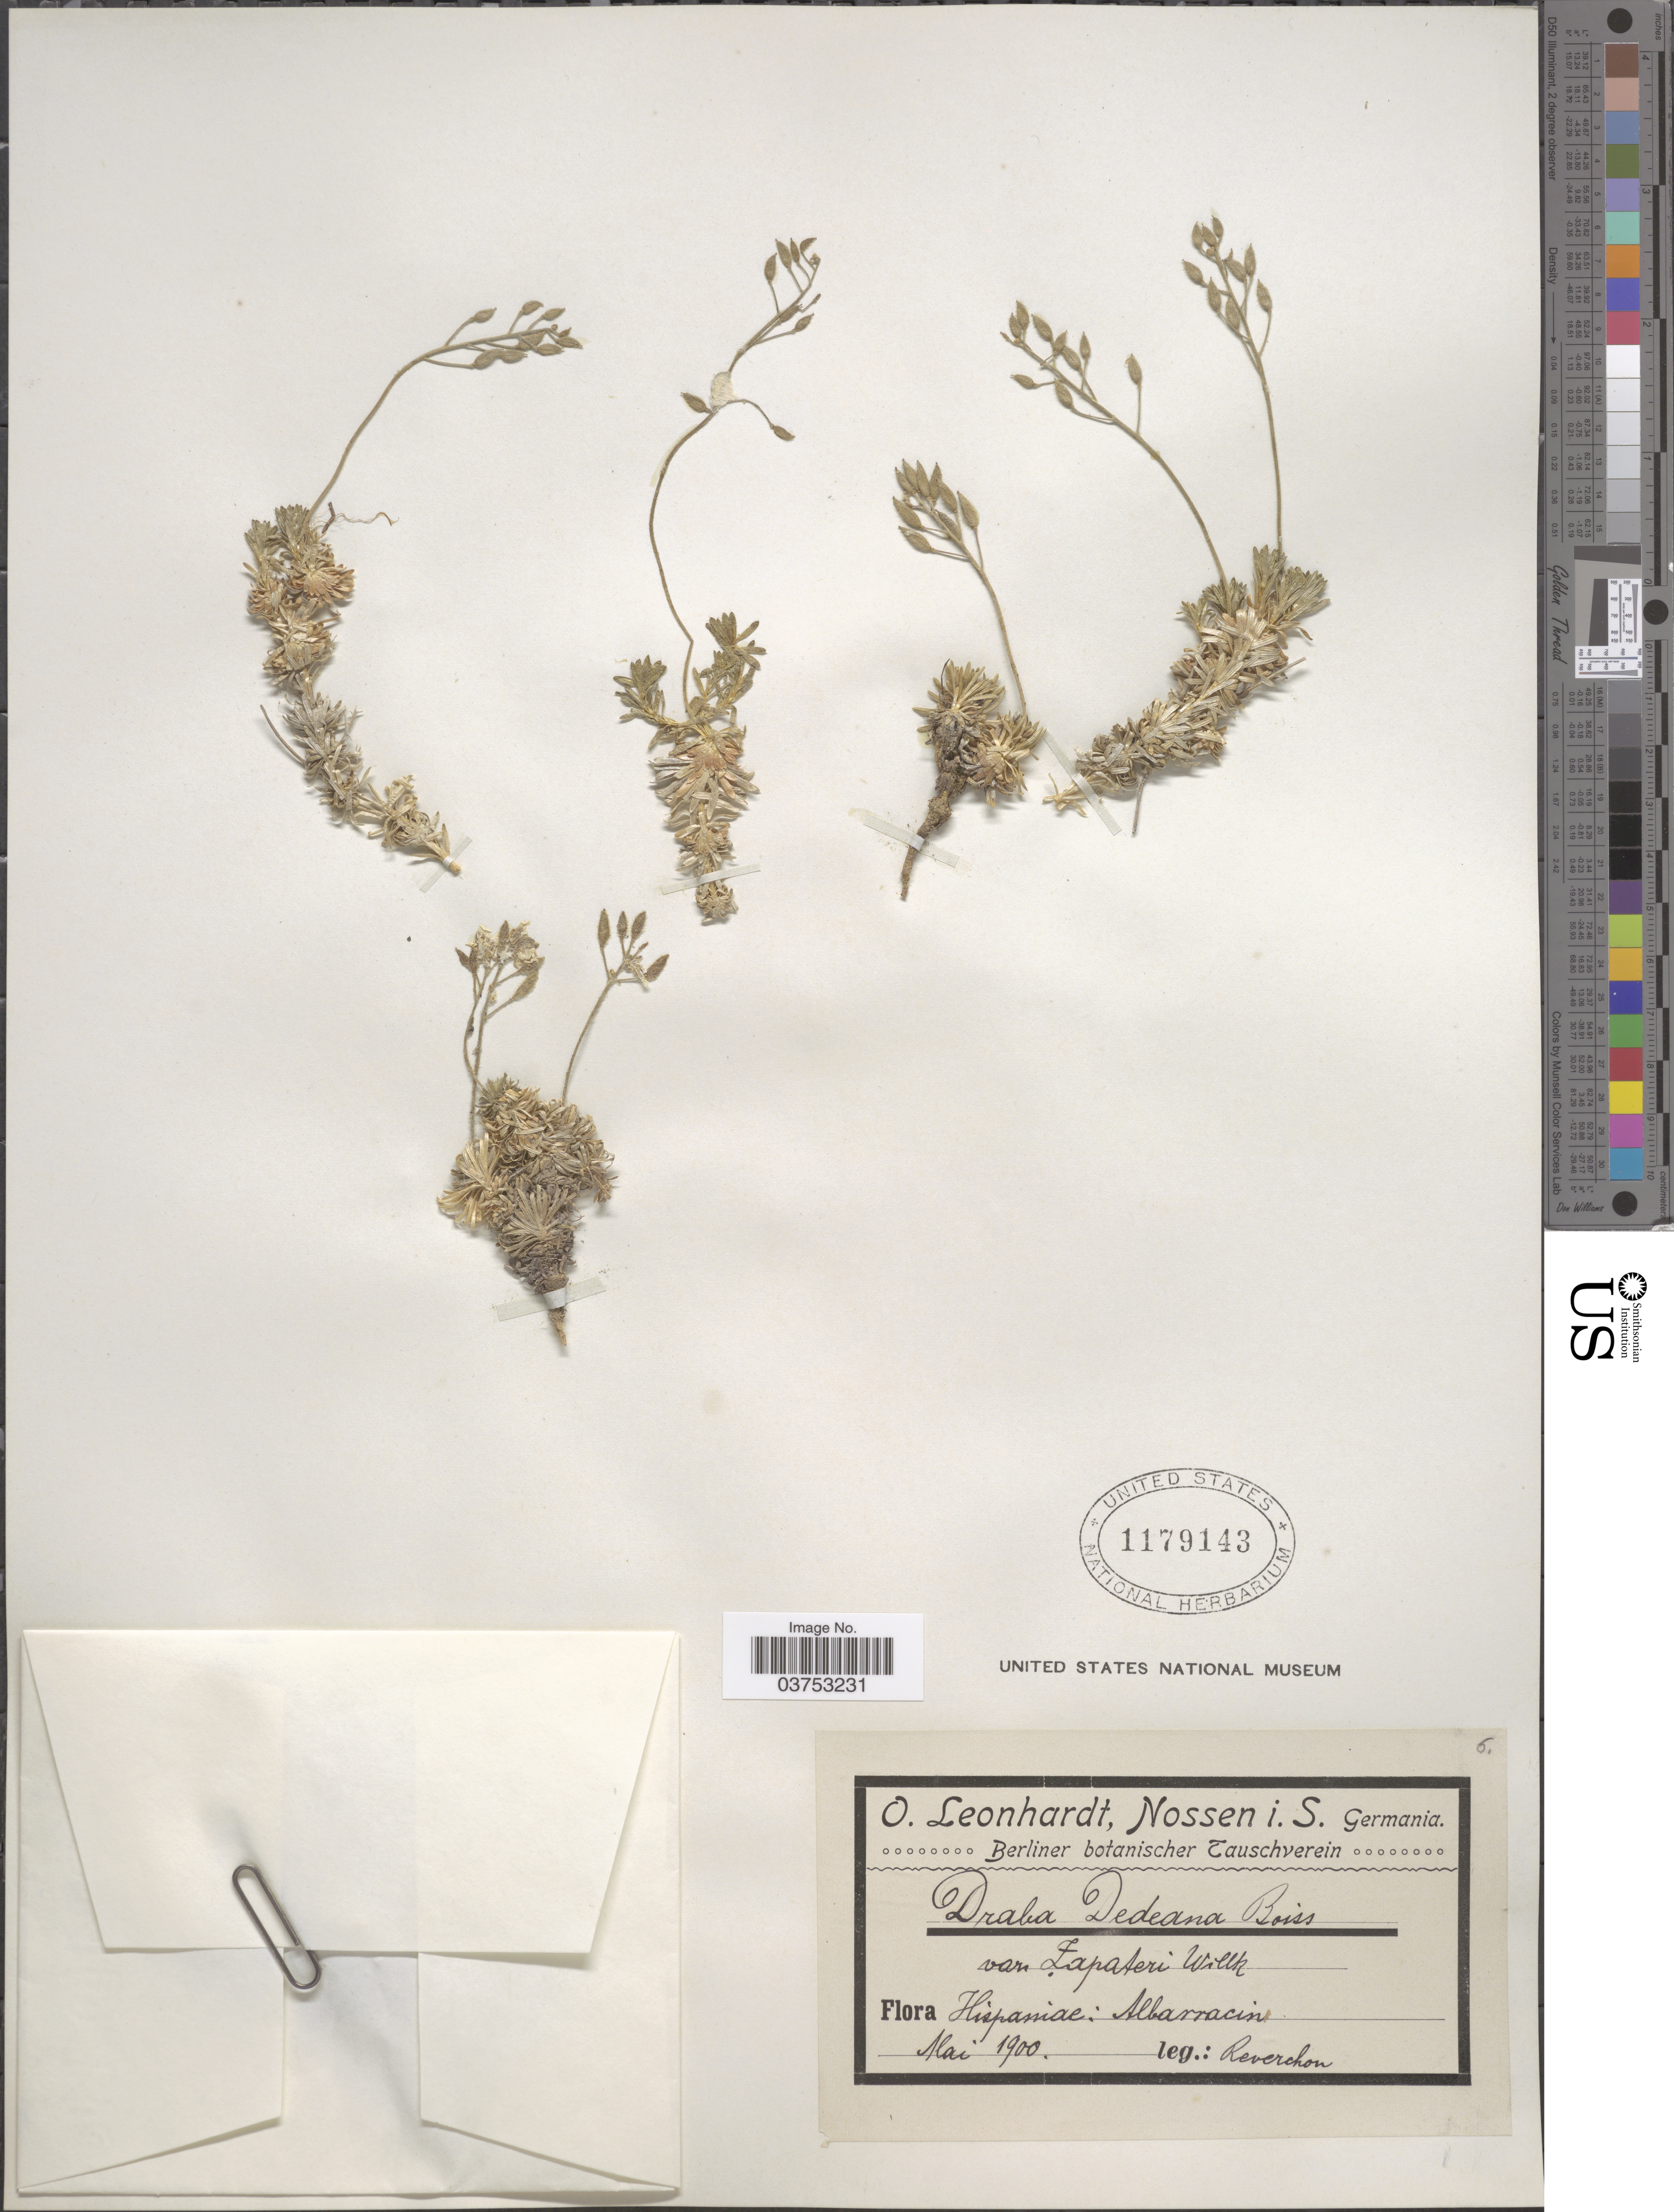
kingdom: Plantae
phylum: Tracheophyta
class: Magnoliopsida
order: Brassicales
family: Brassicaceae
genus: Draba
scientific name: Draba dedeana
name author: Boiss. & Reut.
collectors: -. Reverchon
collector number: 5*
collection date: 1900-05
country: Spain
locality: Hispaniae: Albarracin.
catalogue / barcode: US 1179143